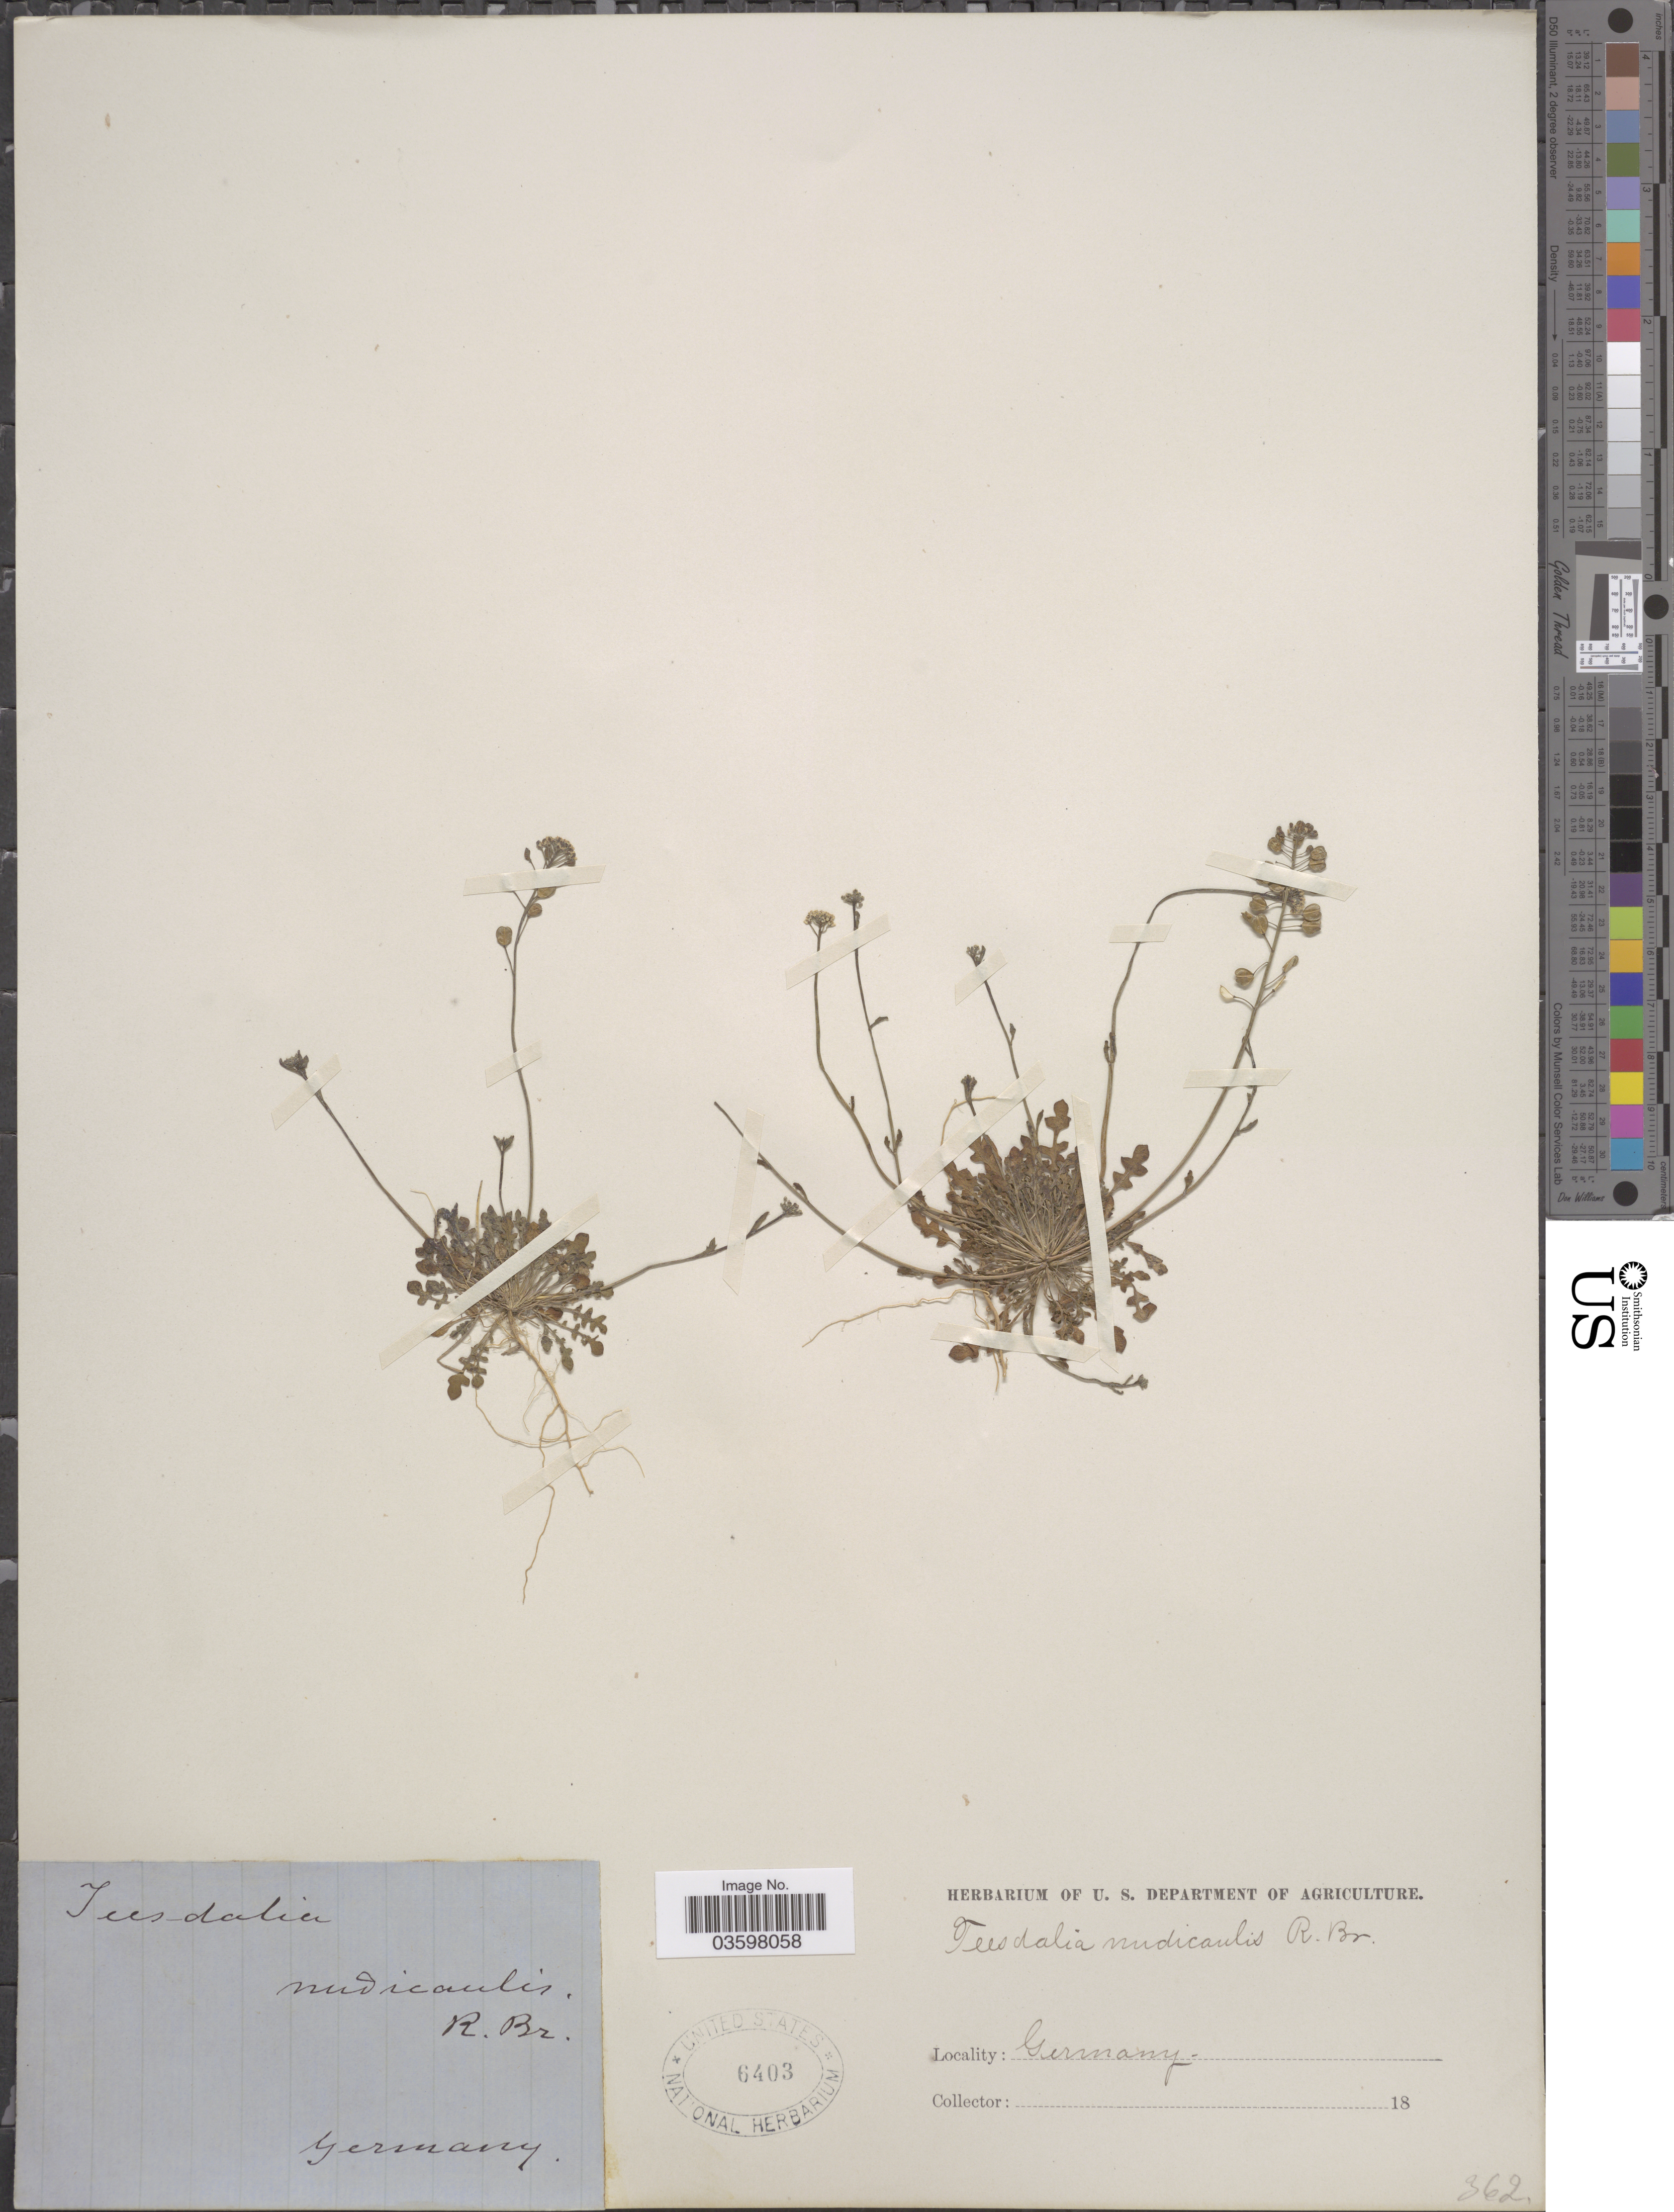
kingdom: Plantae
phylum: Tracheophyta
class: Magnoliopsida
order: Brassicales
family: Brassicaceae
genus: Teesdalia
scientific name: Teesdalia nudicaulis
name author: (L.) W.T. Aiton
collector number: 369?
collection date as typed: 18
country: Germany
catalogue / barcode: US 6403